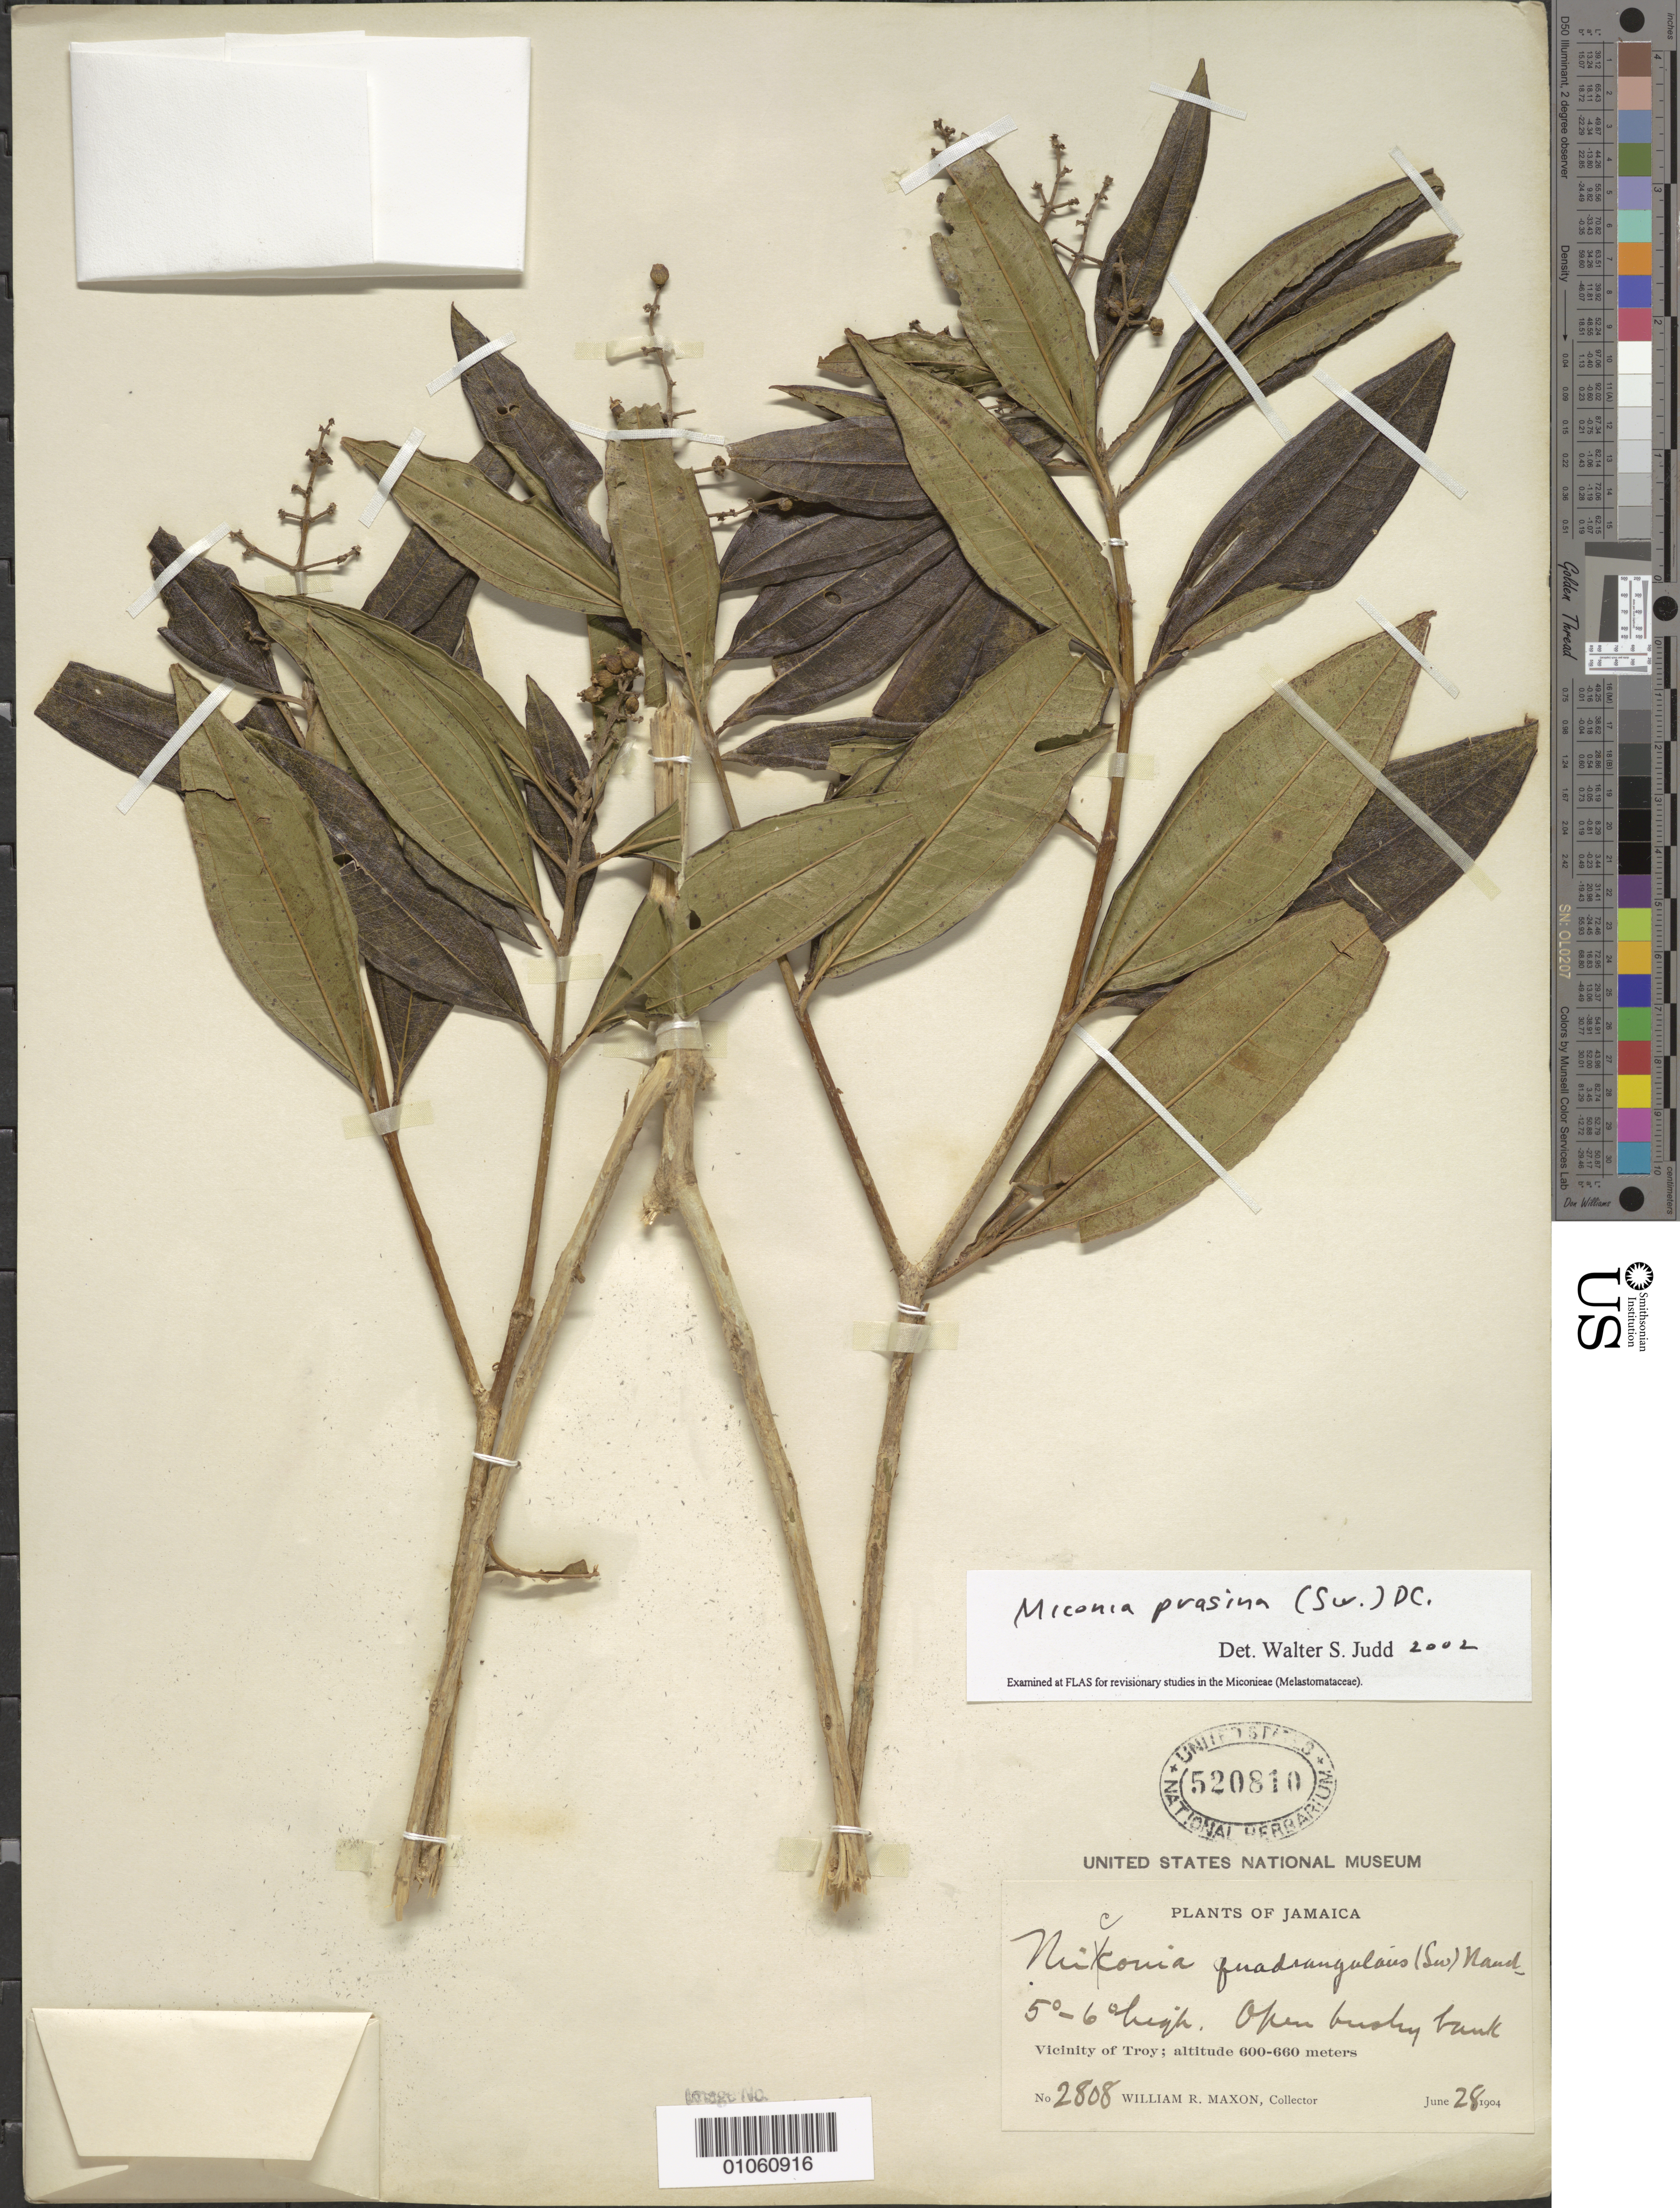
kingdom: Plantae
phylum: Tracheophyta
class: Magnoliopsida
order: Myrtales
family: Melastomataceae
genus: Miconia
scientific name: Miconia prasina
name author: (Sw.) DC.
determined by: Judd, Walter S.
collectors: W. R. Maxon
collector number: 2808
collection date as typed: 28 Jun 1904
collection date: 1904-06-28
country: Jamaica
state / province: Trelawny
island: Jamaica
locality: Troy, vicinity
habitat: Open bushy bank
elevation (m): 600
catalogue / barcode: US 520810